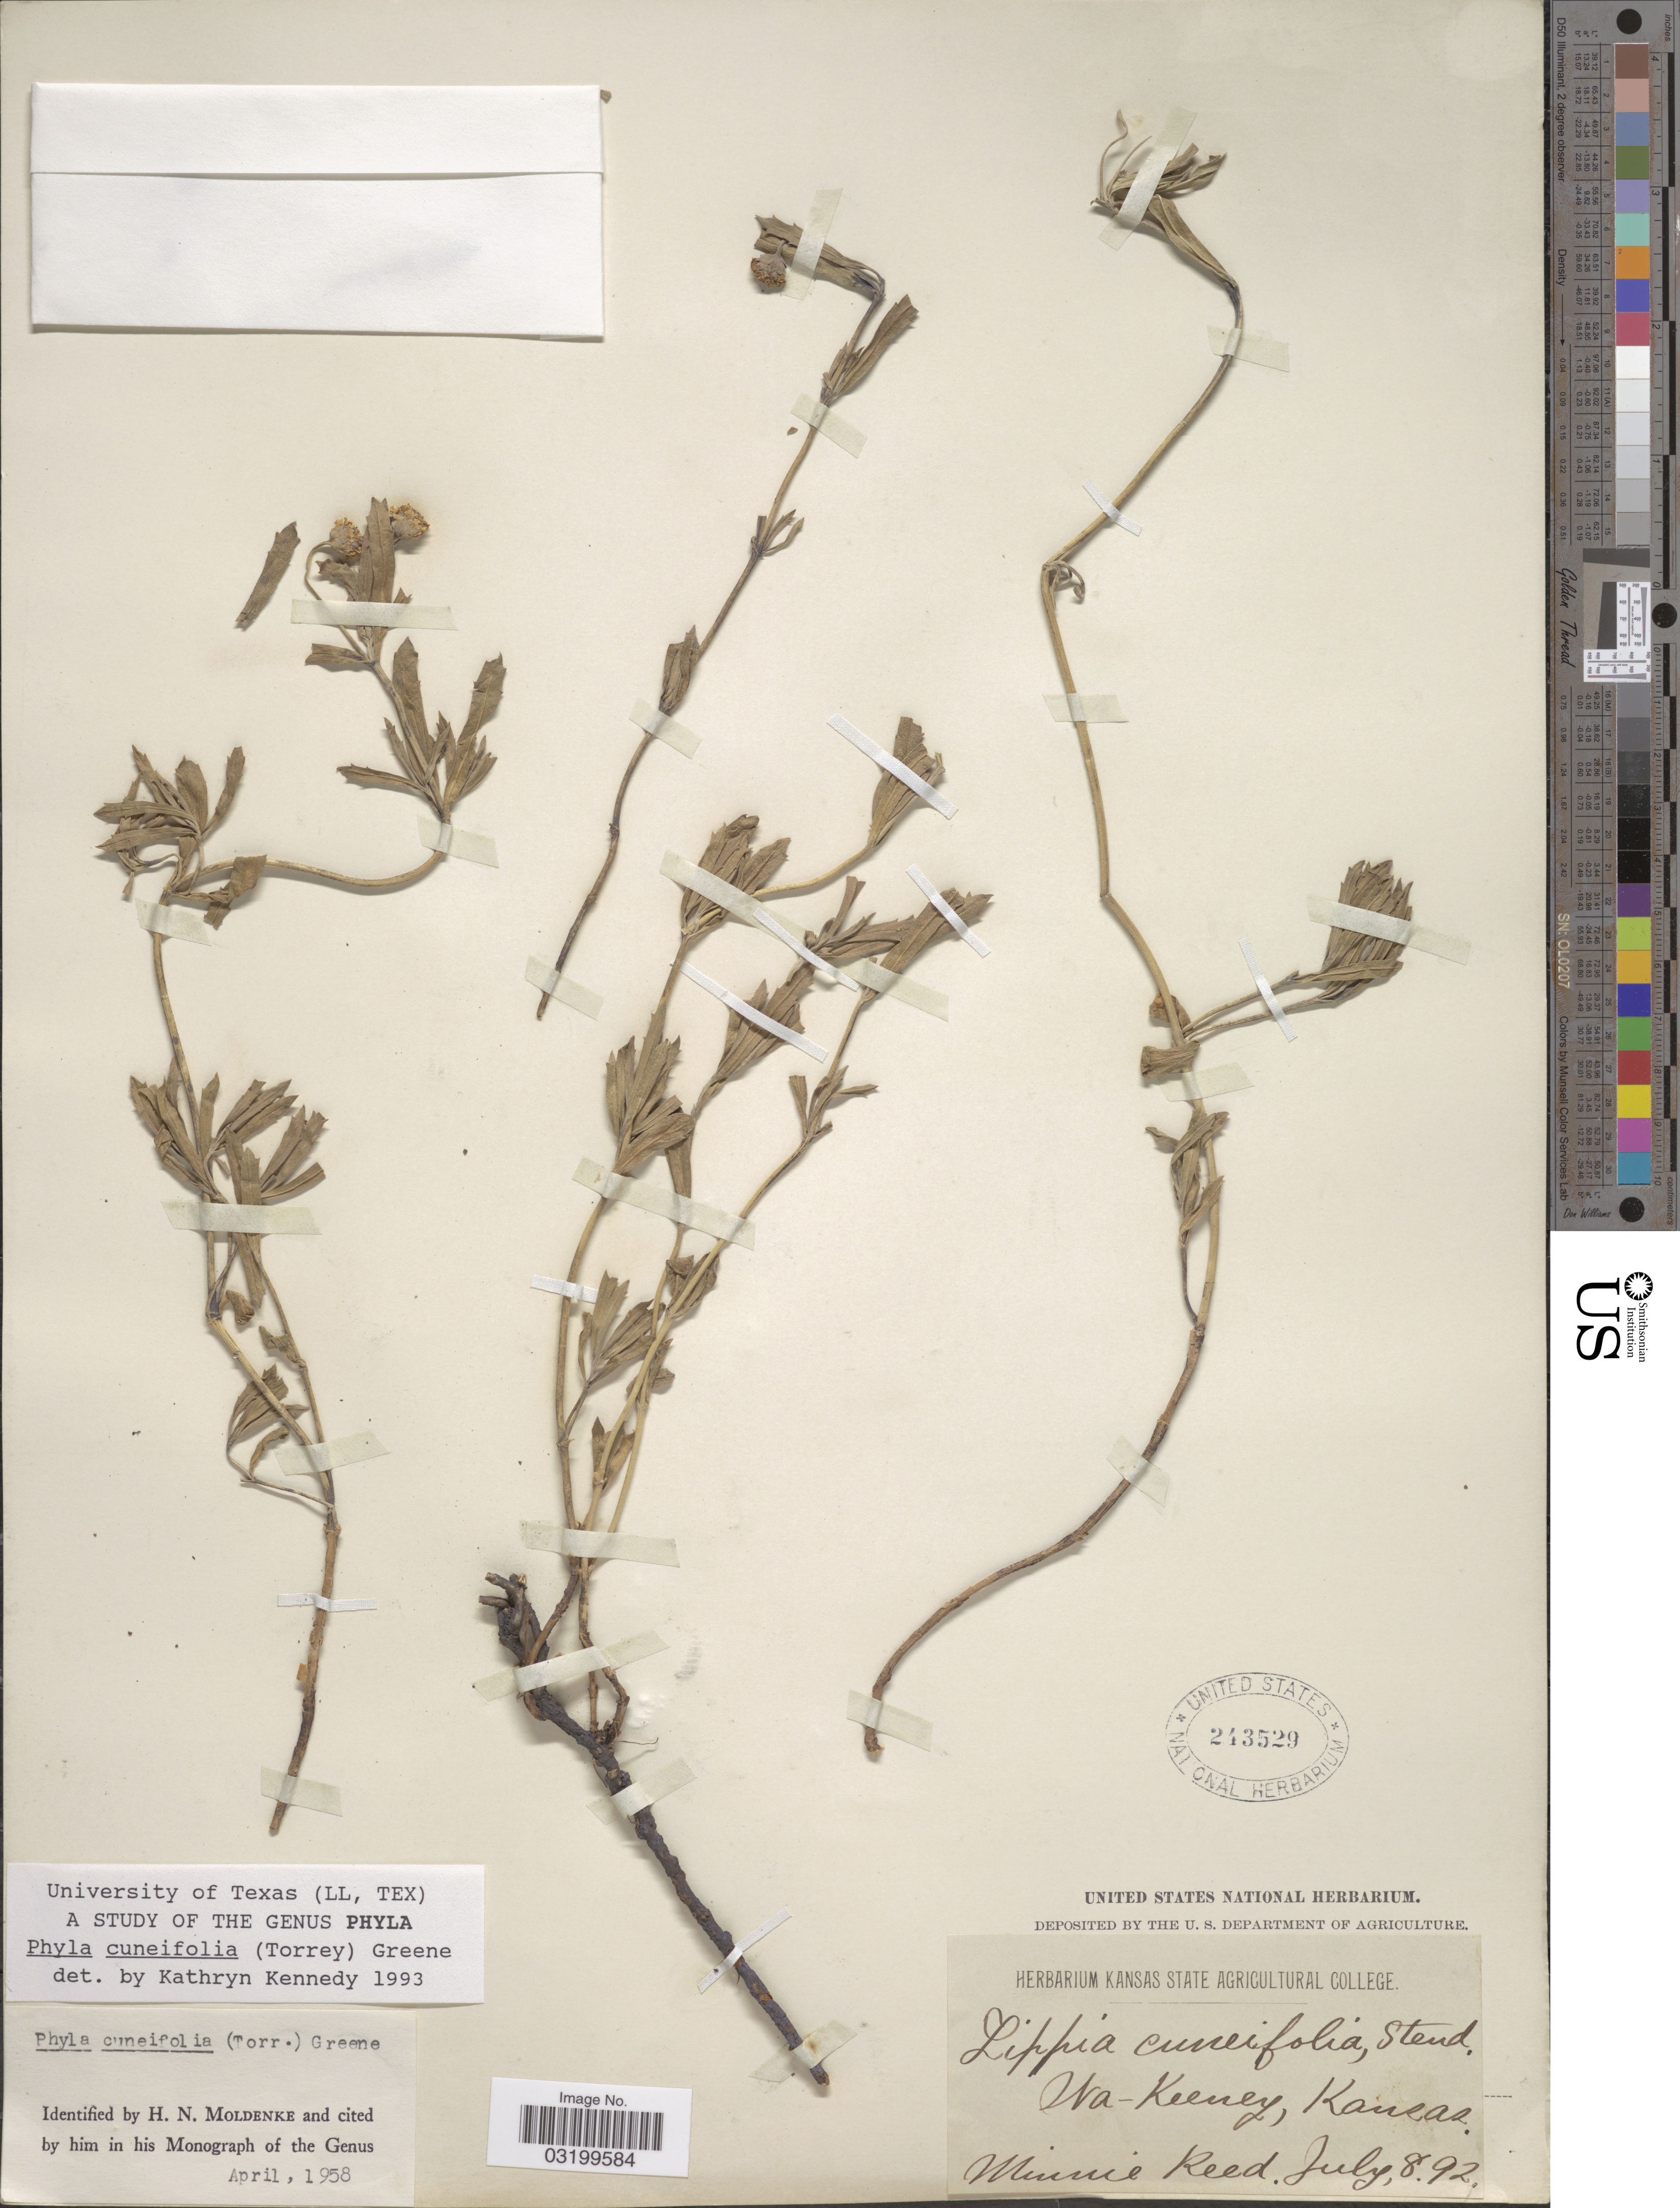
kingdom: Plantae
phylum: Tracheophyta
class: Magnoliopsida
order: Lamiales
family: Verbenaceae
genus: Phyla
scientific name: Phyla cuneifolia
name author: (Torr.) Greene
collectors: M. Reed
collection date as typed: Transcribed d/m/y: 8/7/92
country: United States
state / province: Kansas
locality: Wa-Keeney.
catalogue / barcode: US 243529